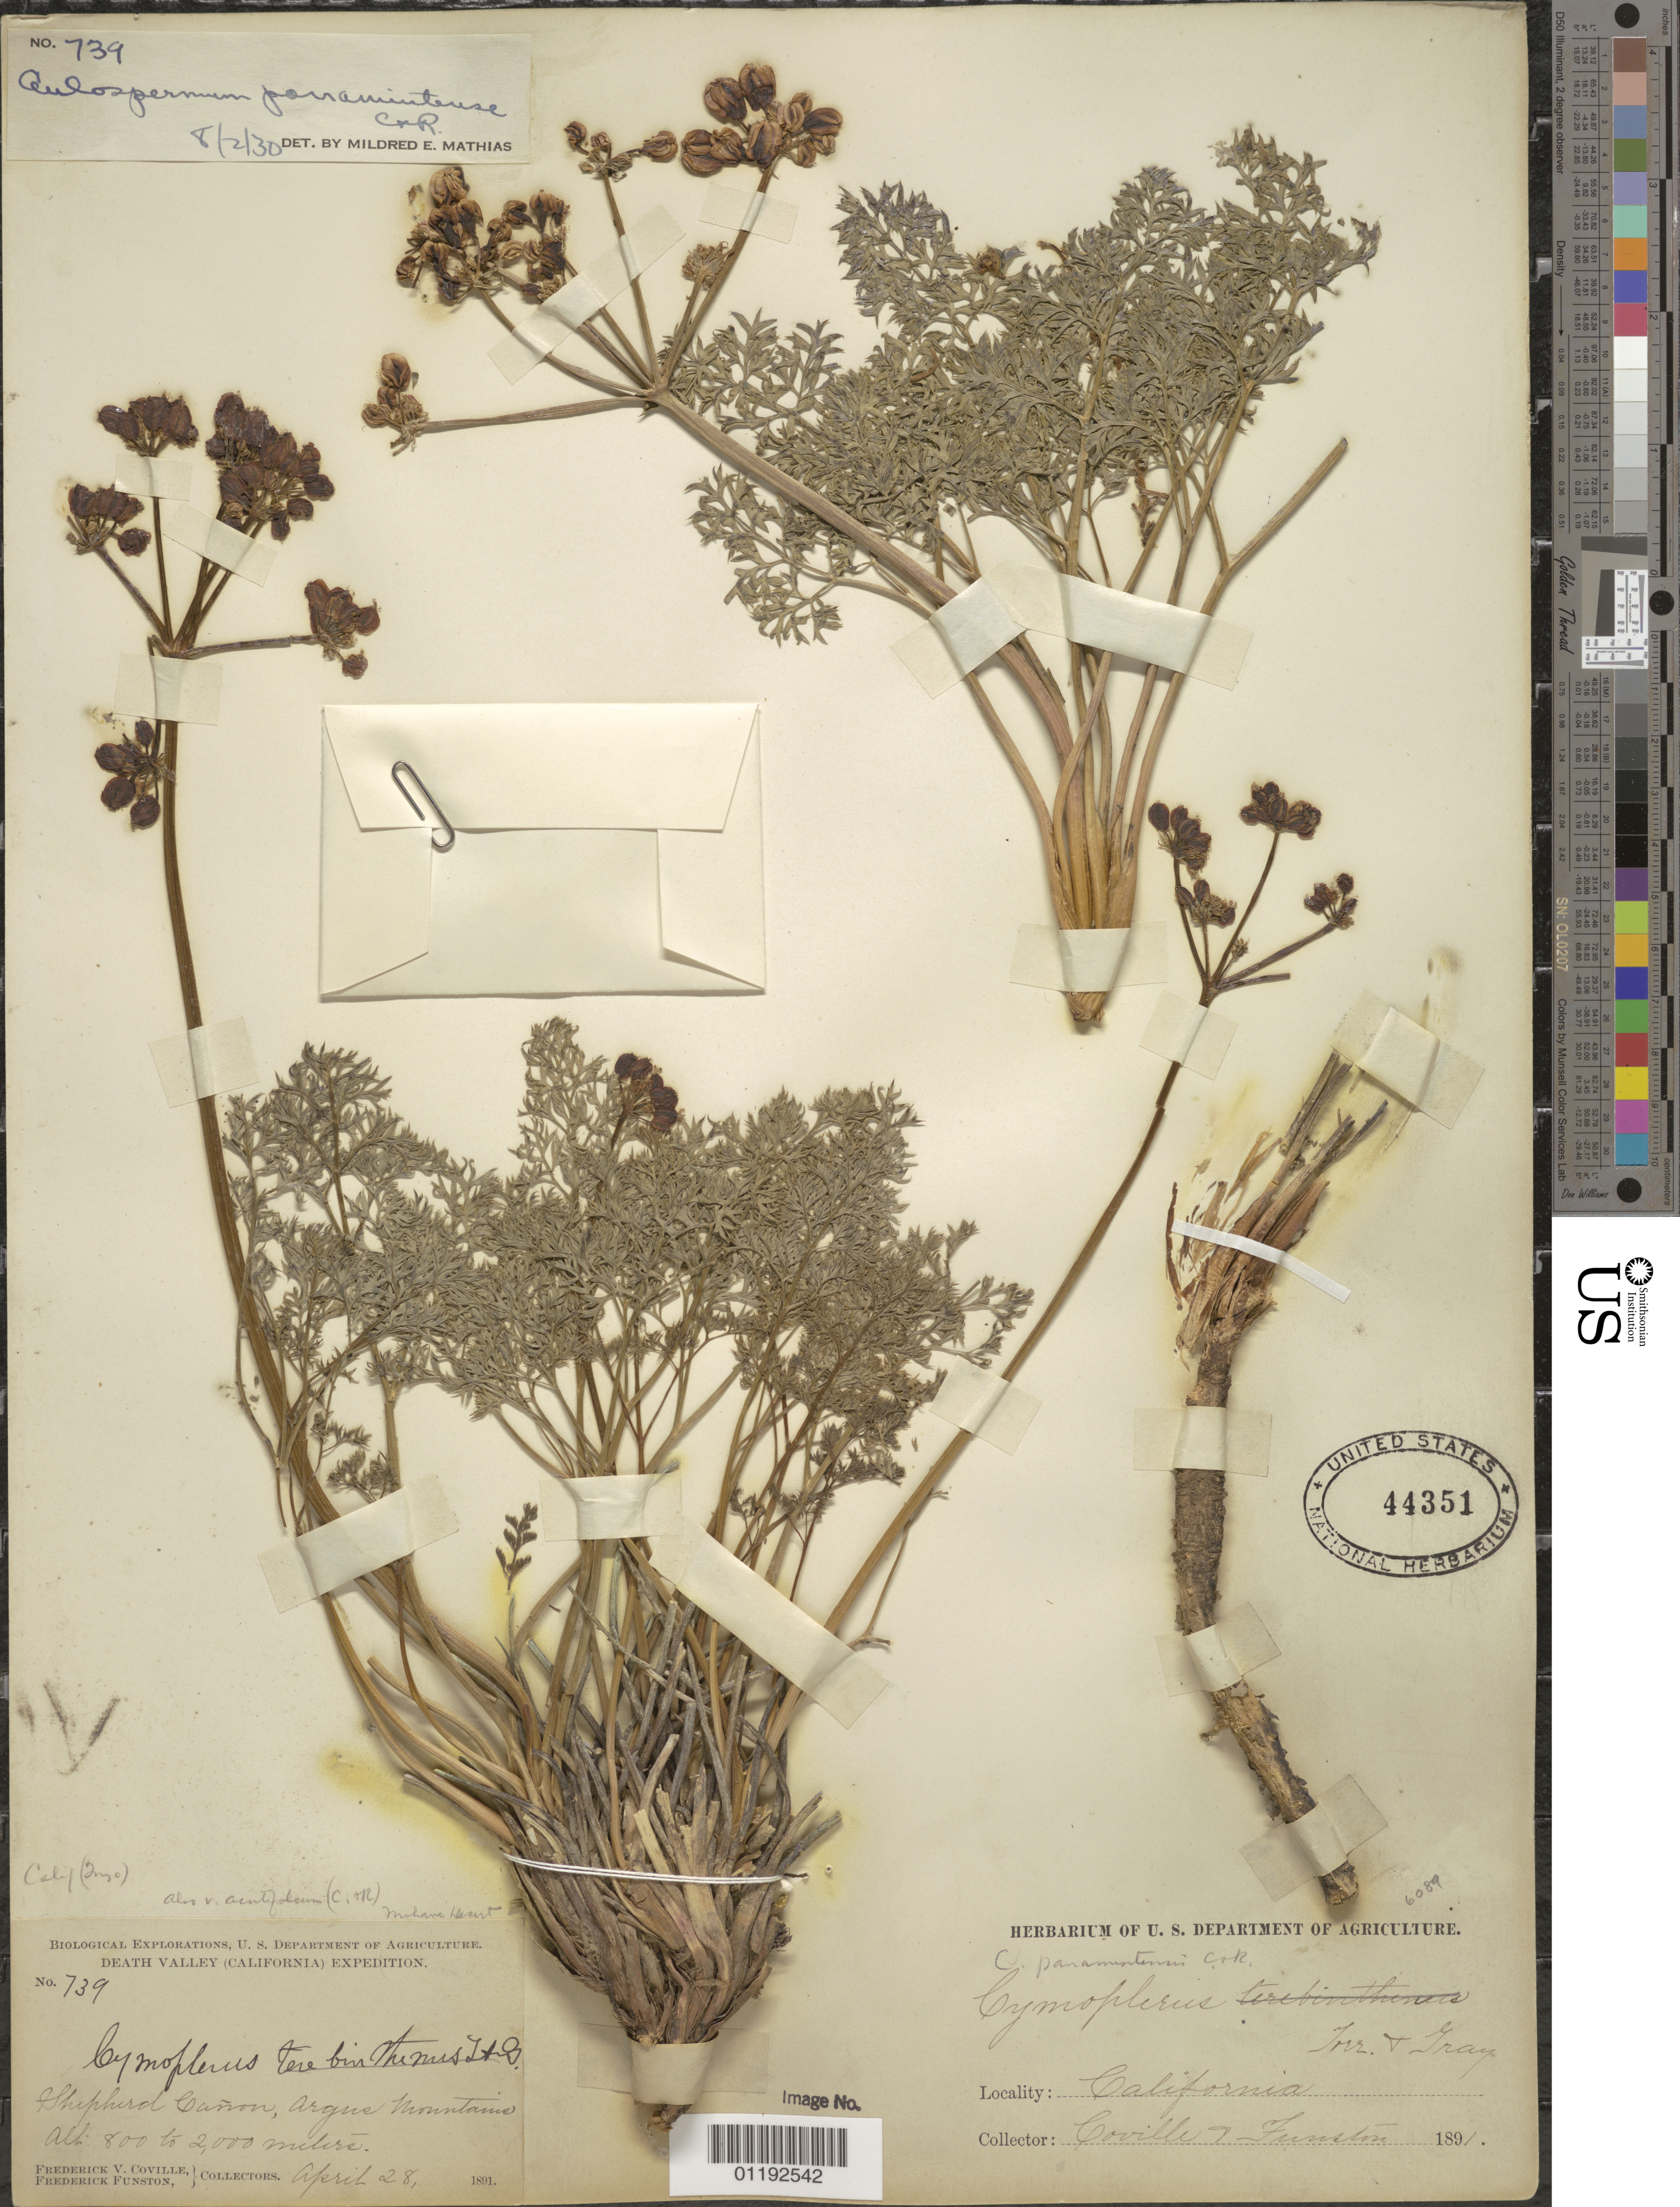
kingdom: Plantae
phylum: Tracheophyta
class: Magnoliopsida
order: Apiales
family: Apiaceae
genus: Cymopterus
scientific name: Cymopterus panamintensis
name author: J.M. Coult. & Rose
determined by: Mathias, M. E.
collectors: F. V. Coville & F. Funston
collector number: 739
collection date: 1891-04-28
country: United States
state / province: California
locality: Shepherd Canyon, Argus Mountains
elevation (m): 800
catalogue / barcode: US 44351